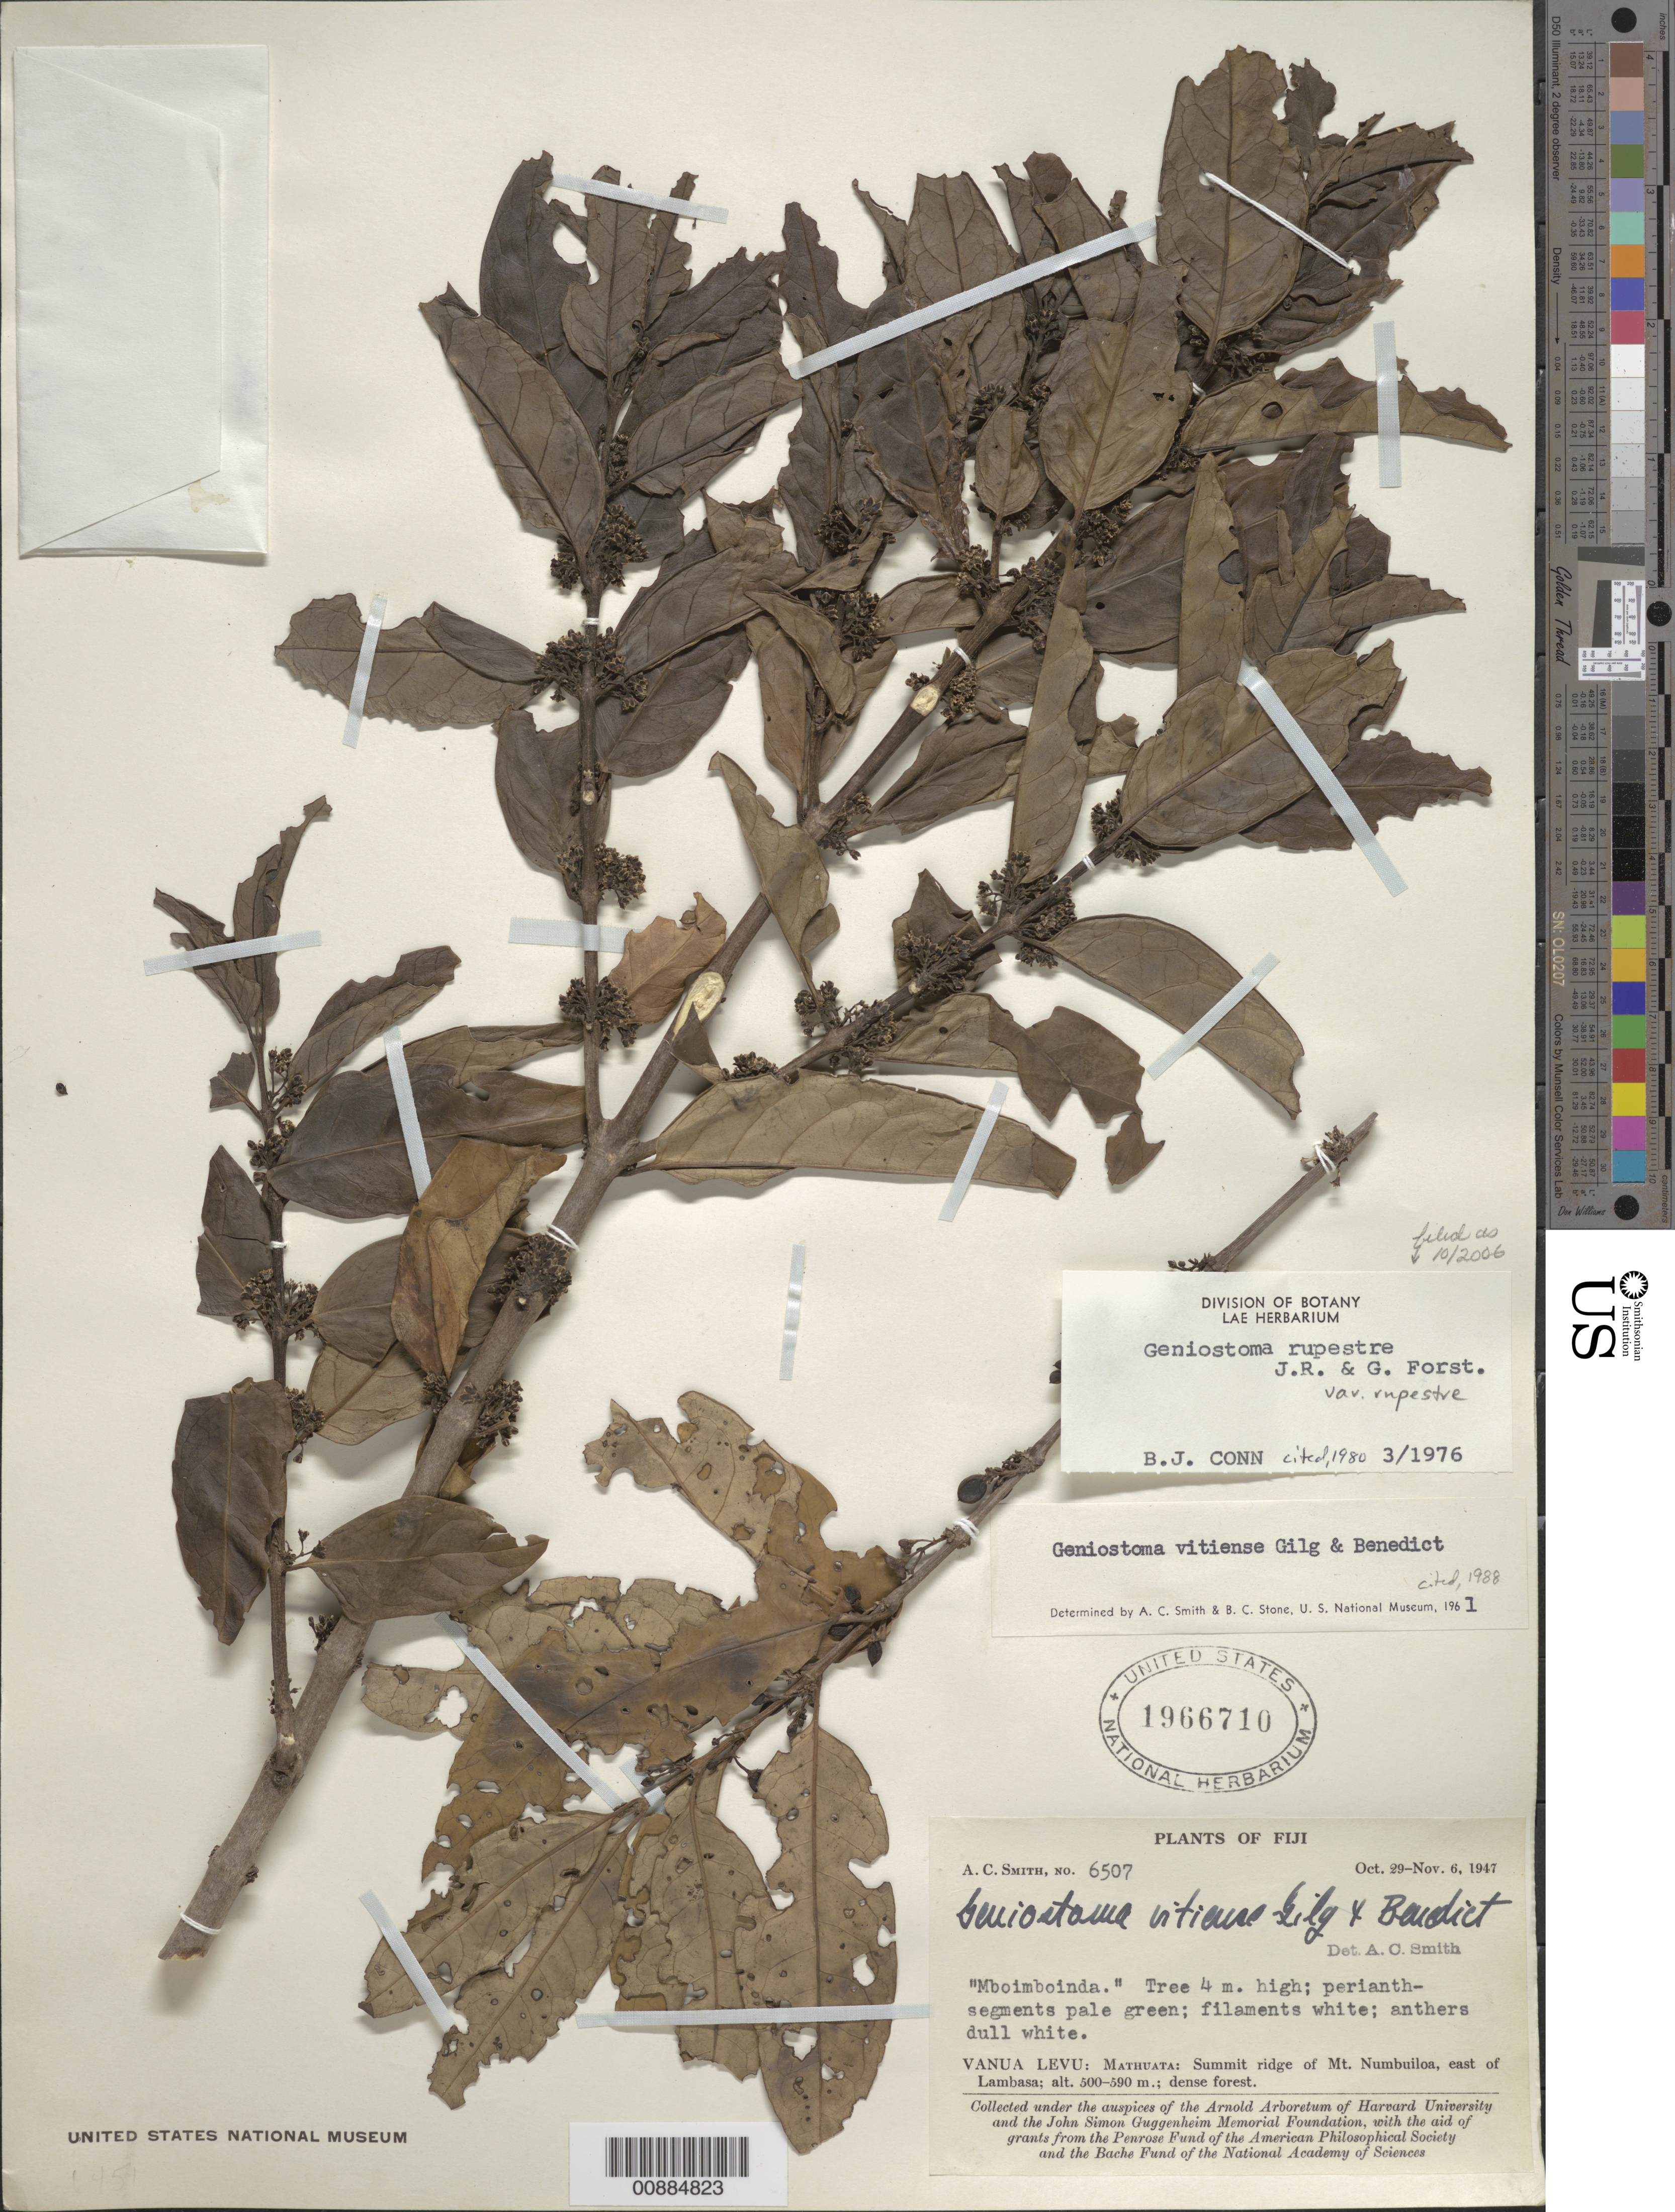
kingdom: Plantae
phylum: Tracheophyta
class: Magnoliopsida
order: Gentianales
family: Loganiaceae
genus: Geniostoma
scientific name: Geniostoma rupestre var. rupestre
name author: J.R. Forst. & G. Forst.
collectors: C. A. Smith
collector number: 6507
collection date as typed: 29 Oct 1947 to 06 Nov 1947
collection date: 1947-10-29/1947-11-06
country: Fiji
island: Macuata-i-wai [Mathuata-i-wai]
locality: Mathuata, summit ridge of Mt. Numbuiloa, east of Lambassa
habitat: Dense forest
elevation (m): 500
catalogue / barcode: US 1966710